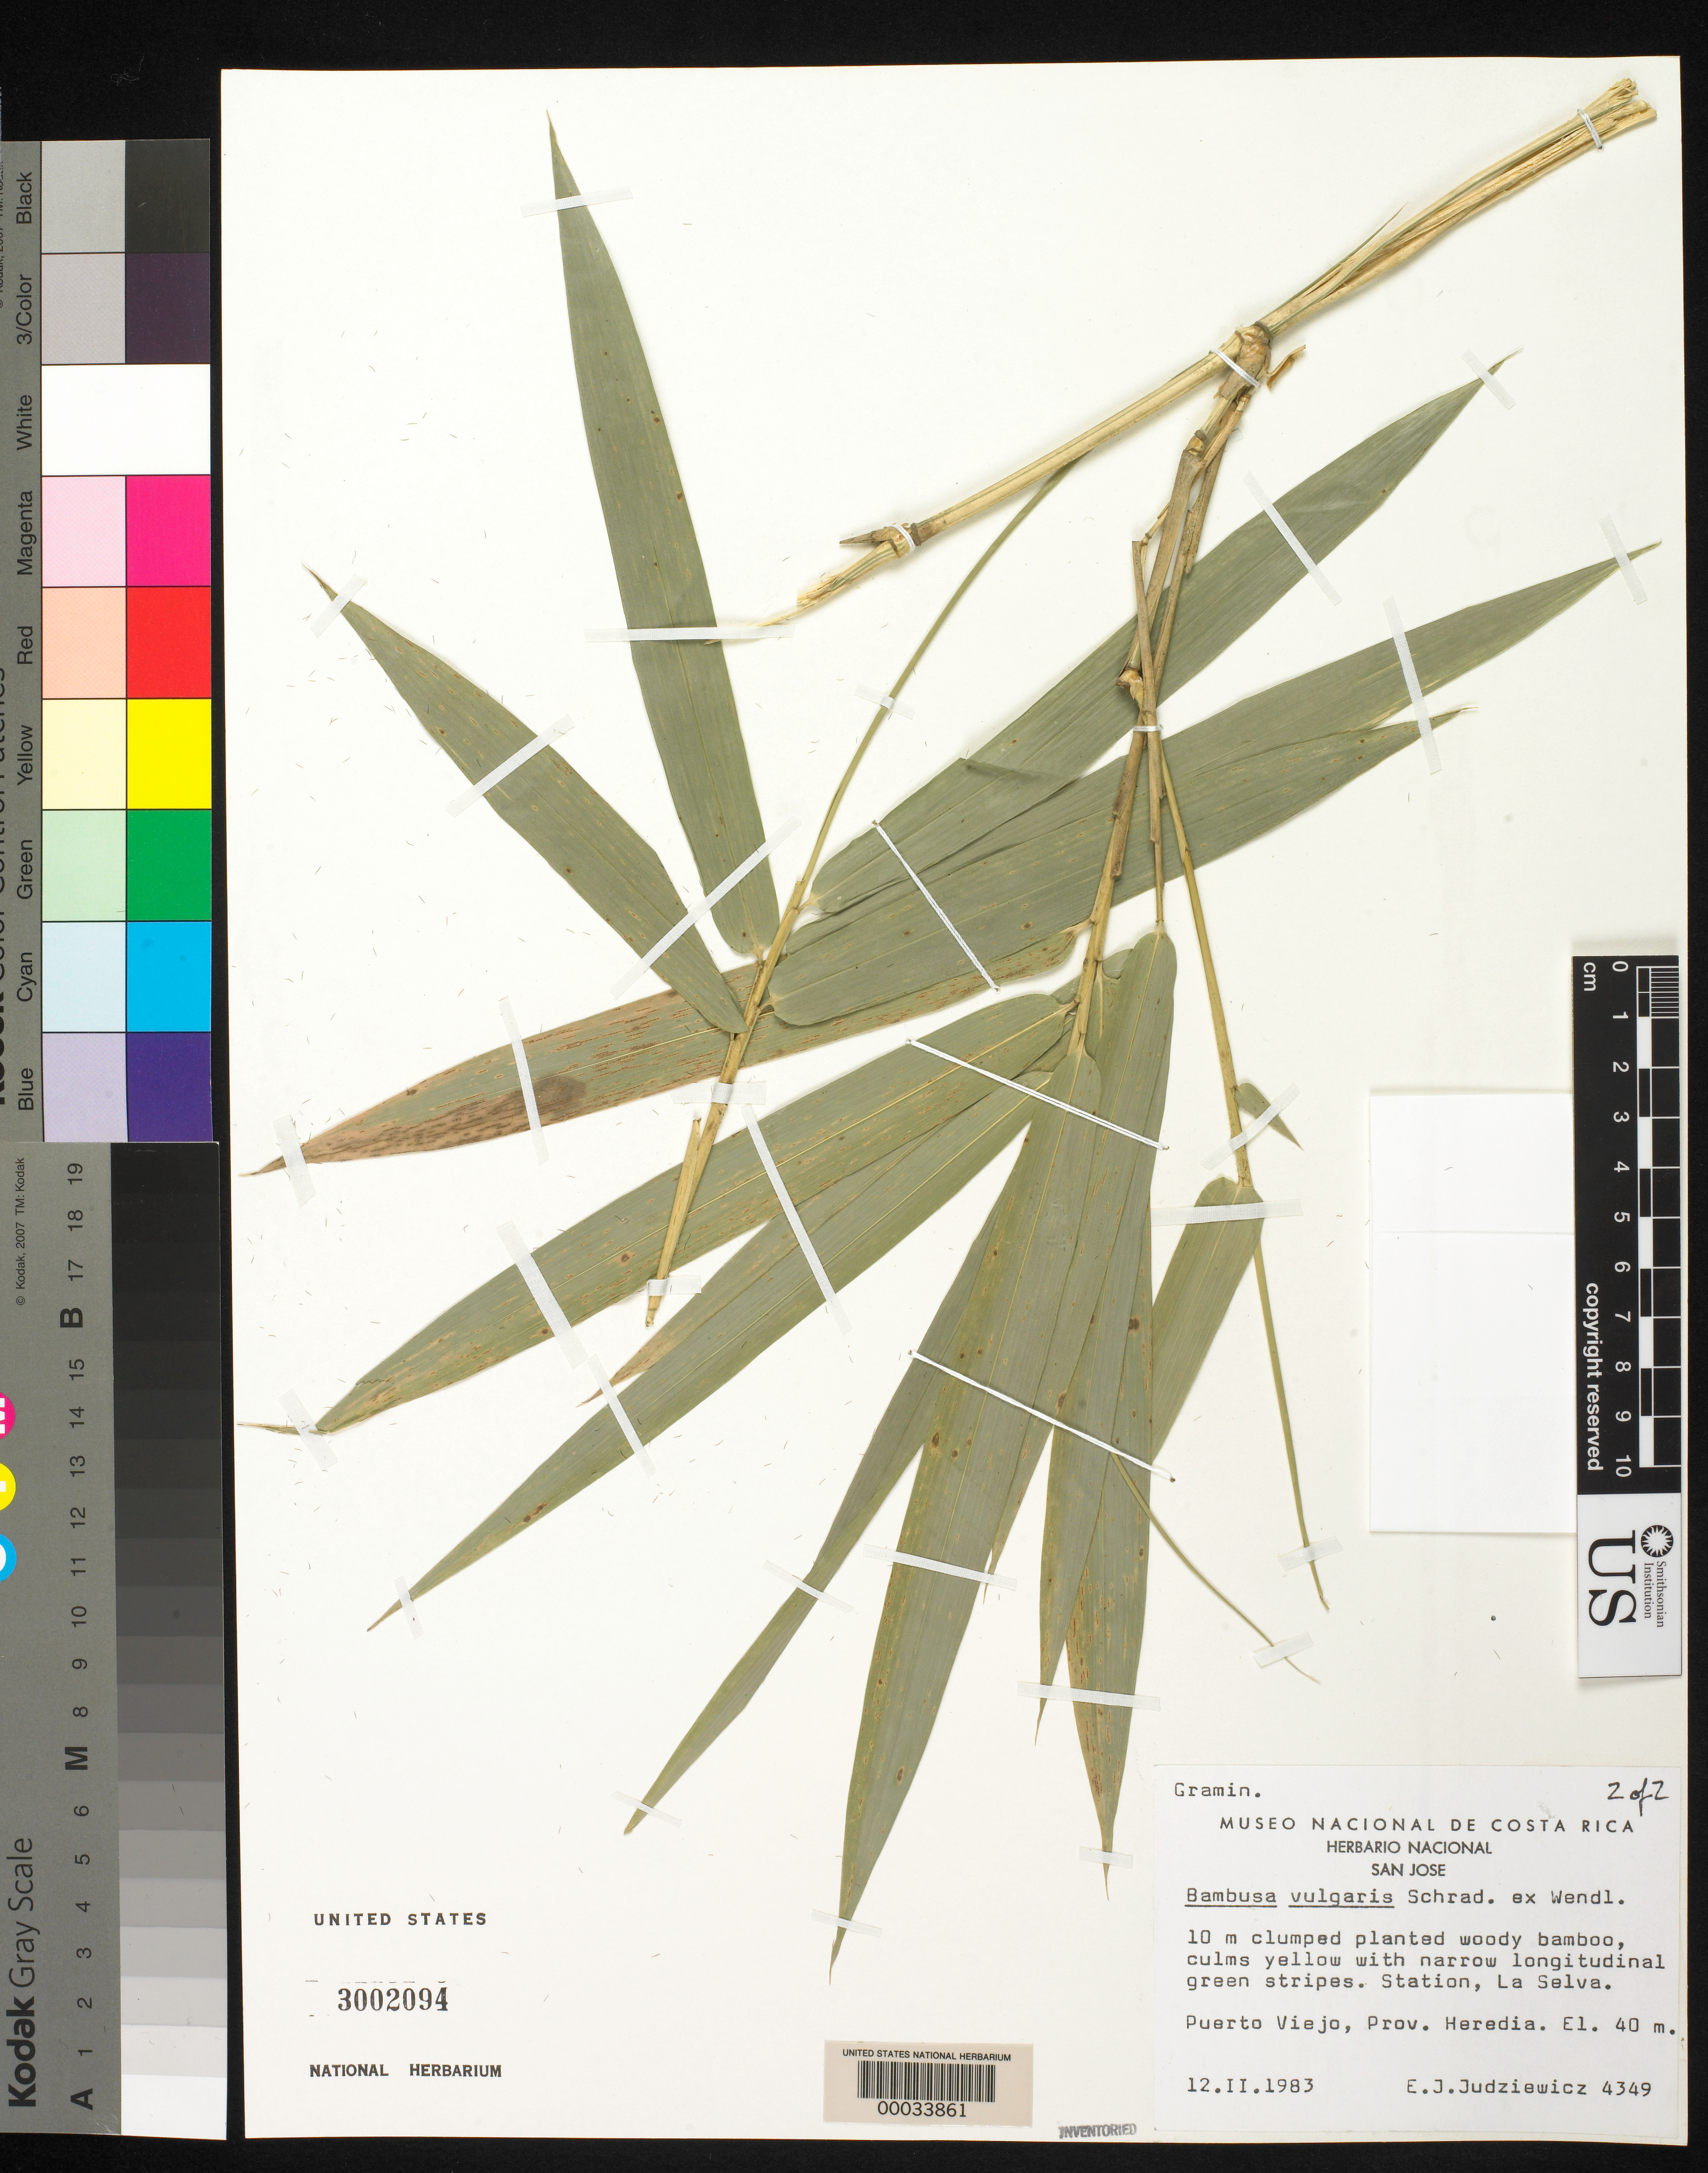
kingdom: Plantae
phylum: Tracheophyta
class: Liliopsida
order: Poales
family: Poaceae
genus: Bambusa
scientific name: Bambusa vulgaris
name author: Schrad. ex J.C. Wendl.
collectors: E. J. Judziewicz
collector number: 4349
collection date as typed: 12 Feb 1983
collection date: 1983-02-12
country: Costa Rica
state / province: Heredia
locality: Puerto viejo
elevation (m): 40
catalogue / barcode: US 3002094